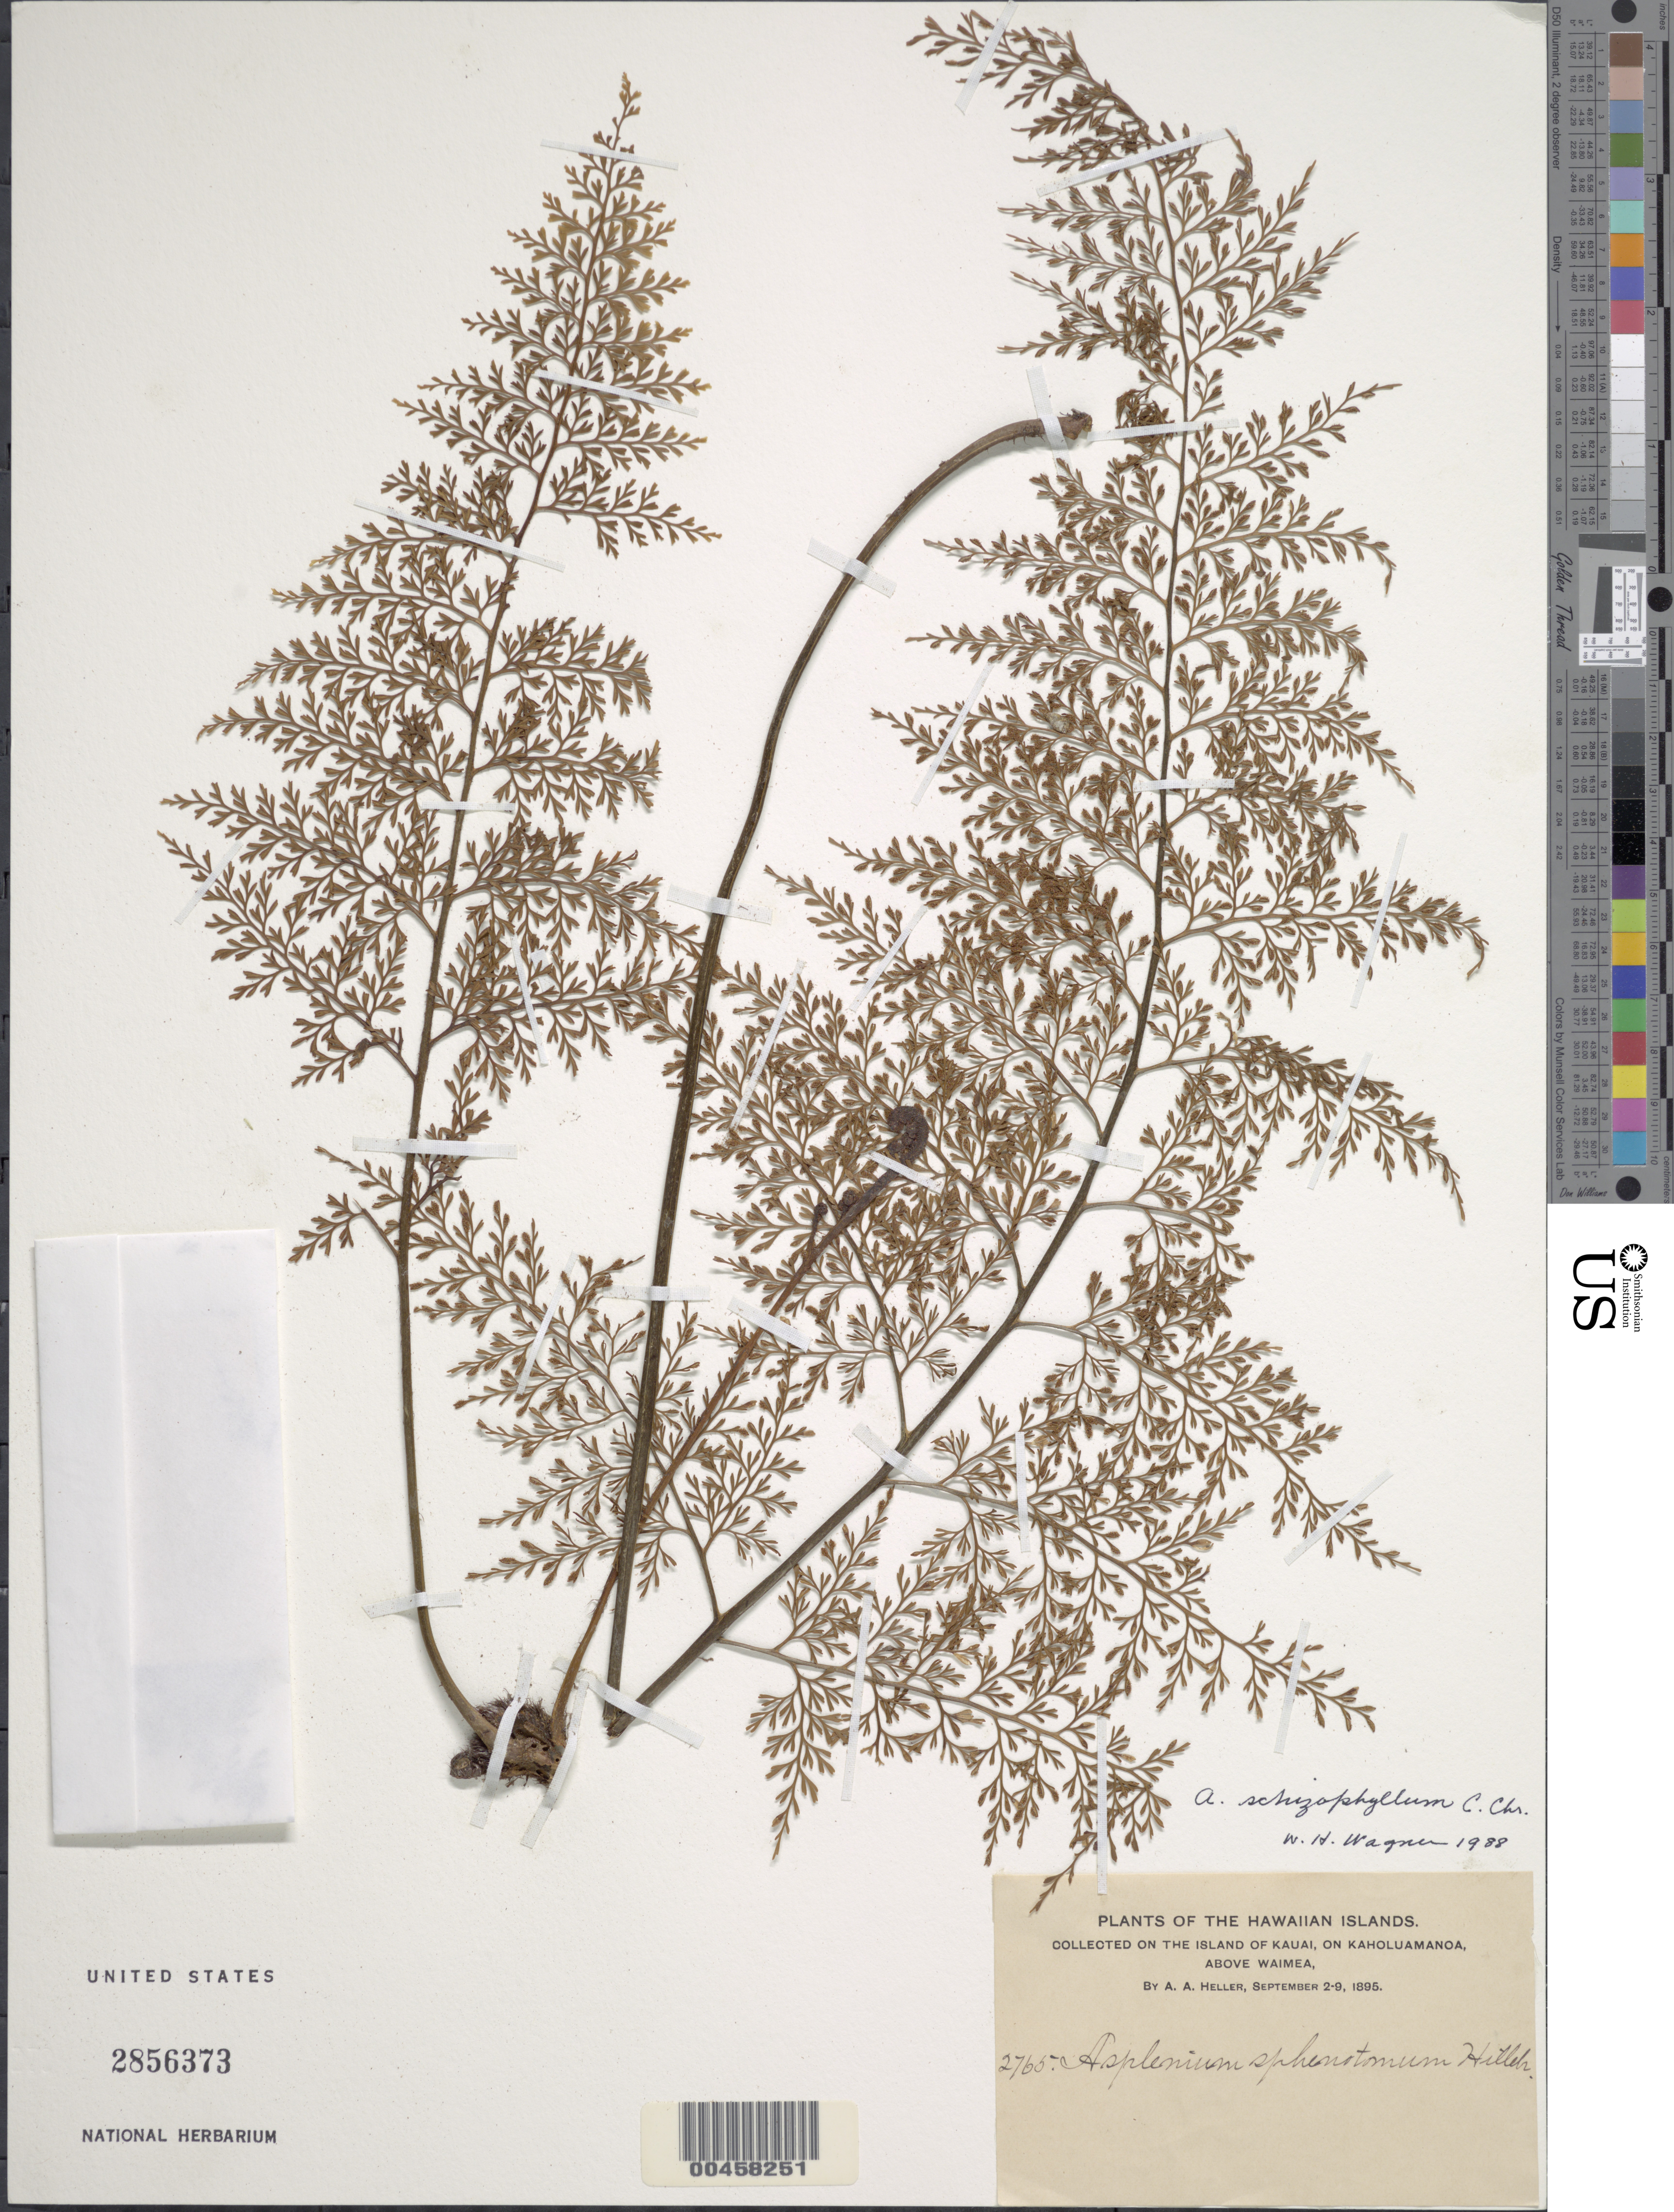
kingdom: Plantae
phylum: Tracheophyta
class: Polypodiopsida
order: Polypodiales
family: Aspleniaceae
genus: Asplenium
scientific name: Asplenium schizophyllum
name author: C. Chr.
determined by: Wagner, W. H.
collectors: A. A. Heller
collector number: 2765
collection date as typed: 2 Sep 1895 to 9 Sep 1895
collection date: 1895-09-02/1895-09-09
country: United States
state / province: Hawaii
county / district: Kauai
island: Kaua'i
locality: On the island of Kauai, on Kaholuamanoa, above Waimea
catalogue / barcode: US 2856373